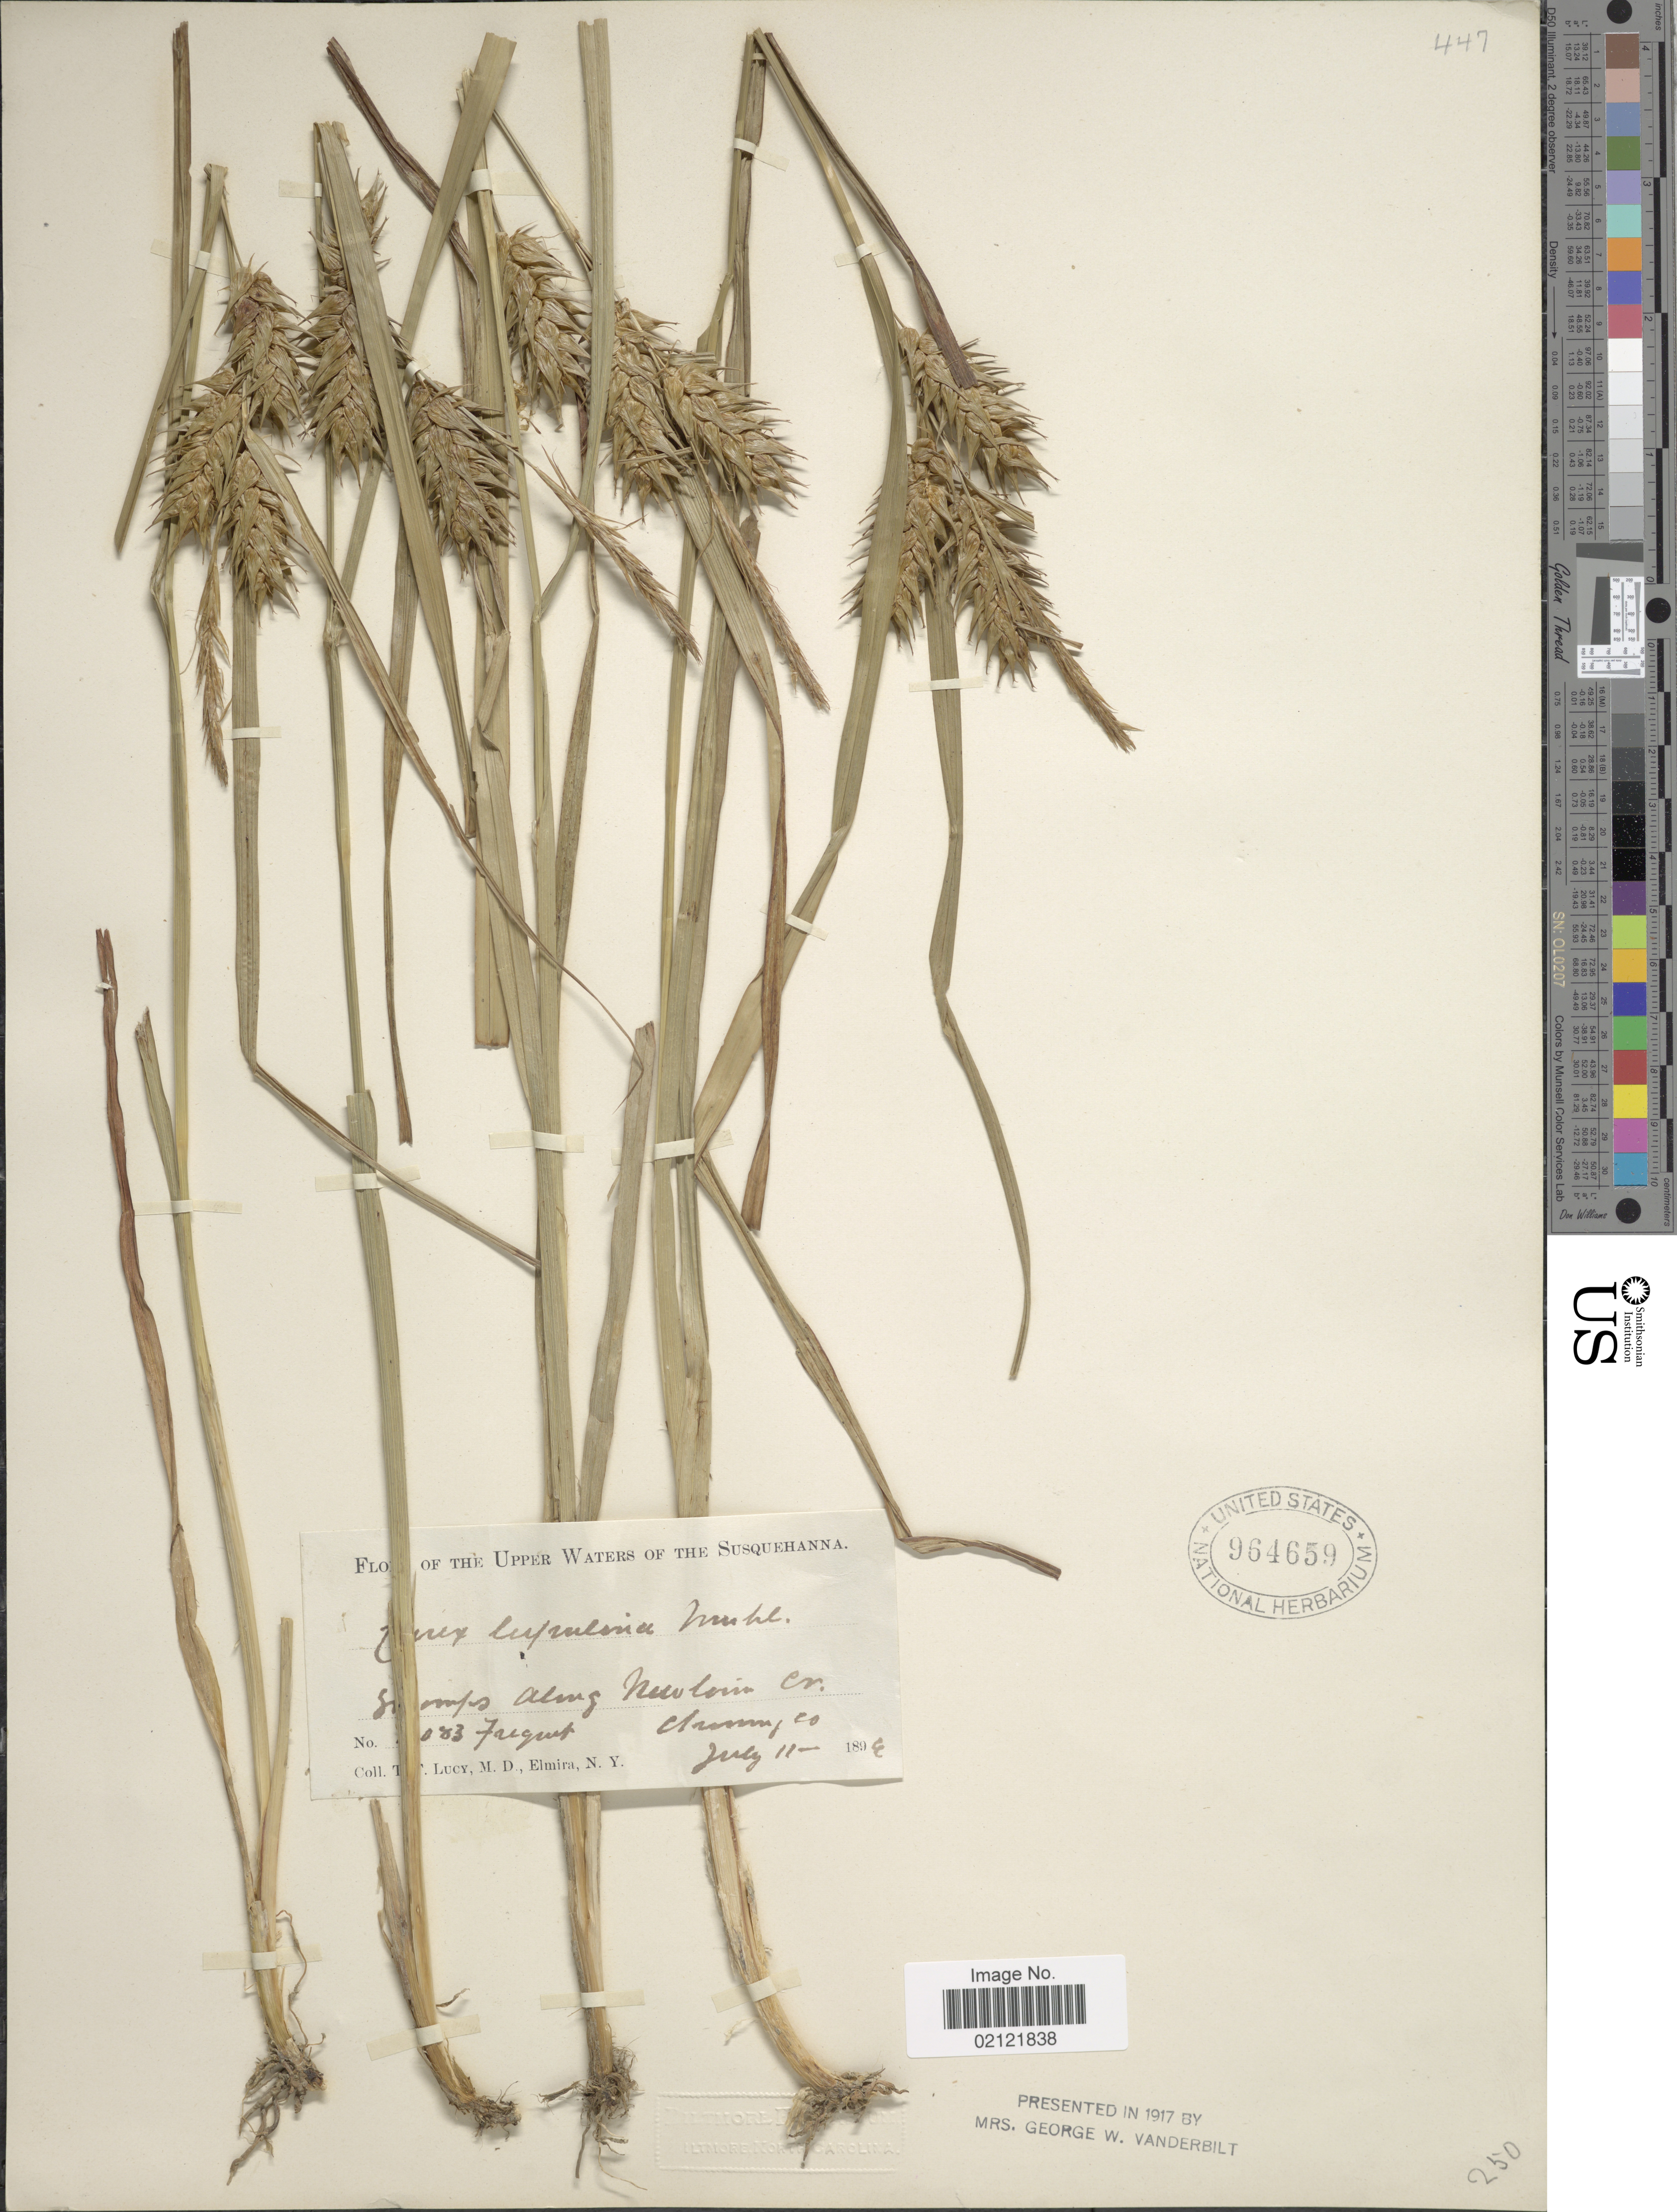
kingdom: Plantae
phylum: Tracheophyta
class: Liliopsida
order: Poales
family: Cyperaceae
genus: Carex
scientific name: Carex lupulina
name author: Muhl. ex Willd.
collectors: T. Lucy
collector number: !083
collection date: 1896-07-11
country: United States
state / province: New York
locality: Upper Waters of the Susquehanna. Damps along Newtown Cr., Chemung Co.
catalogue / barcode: US 964659